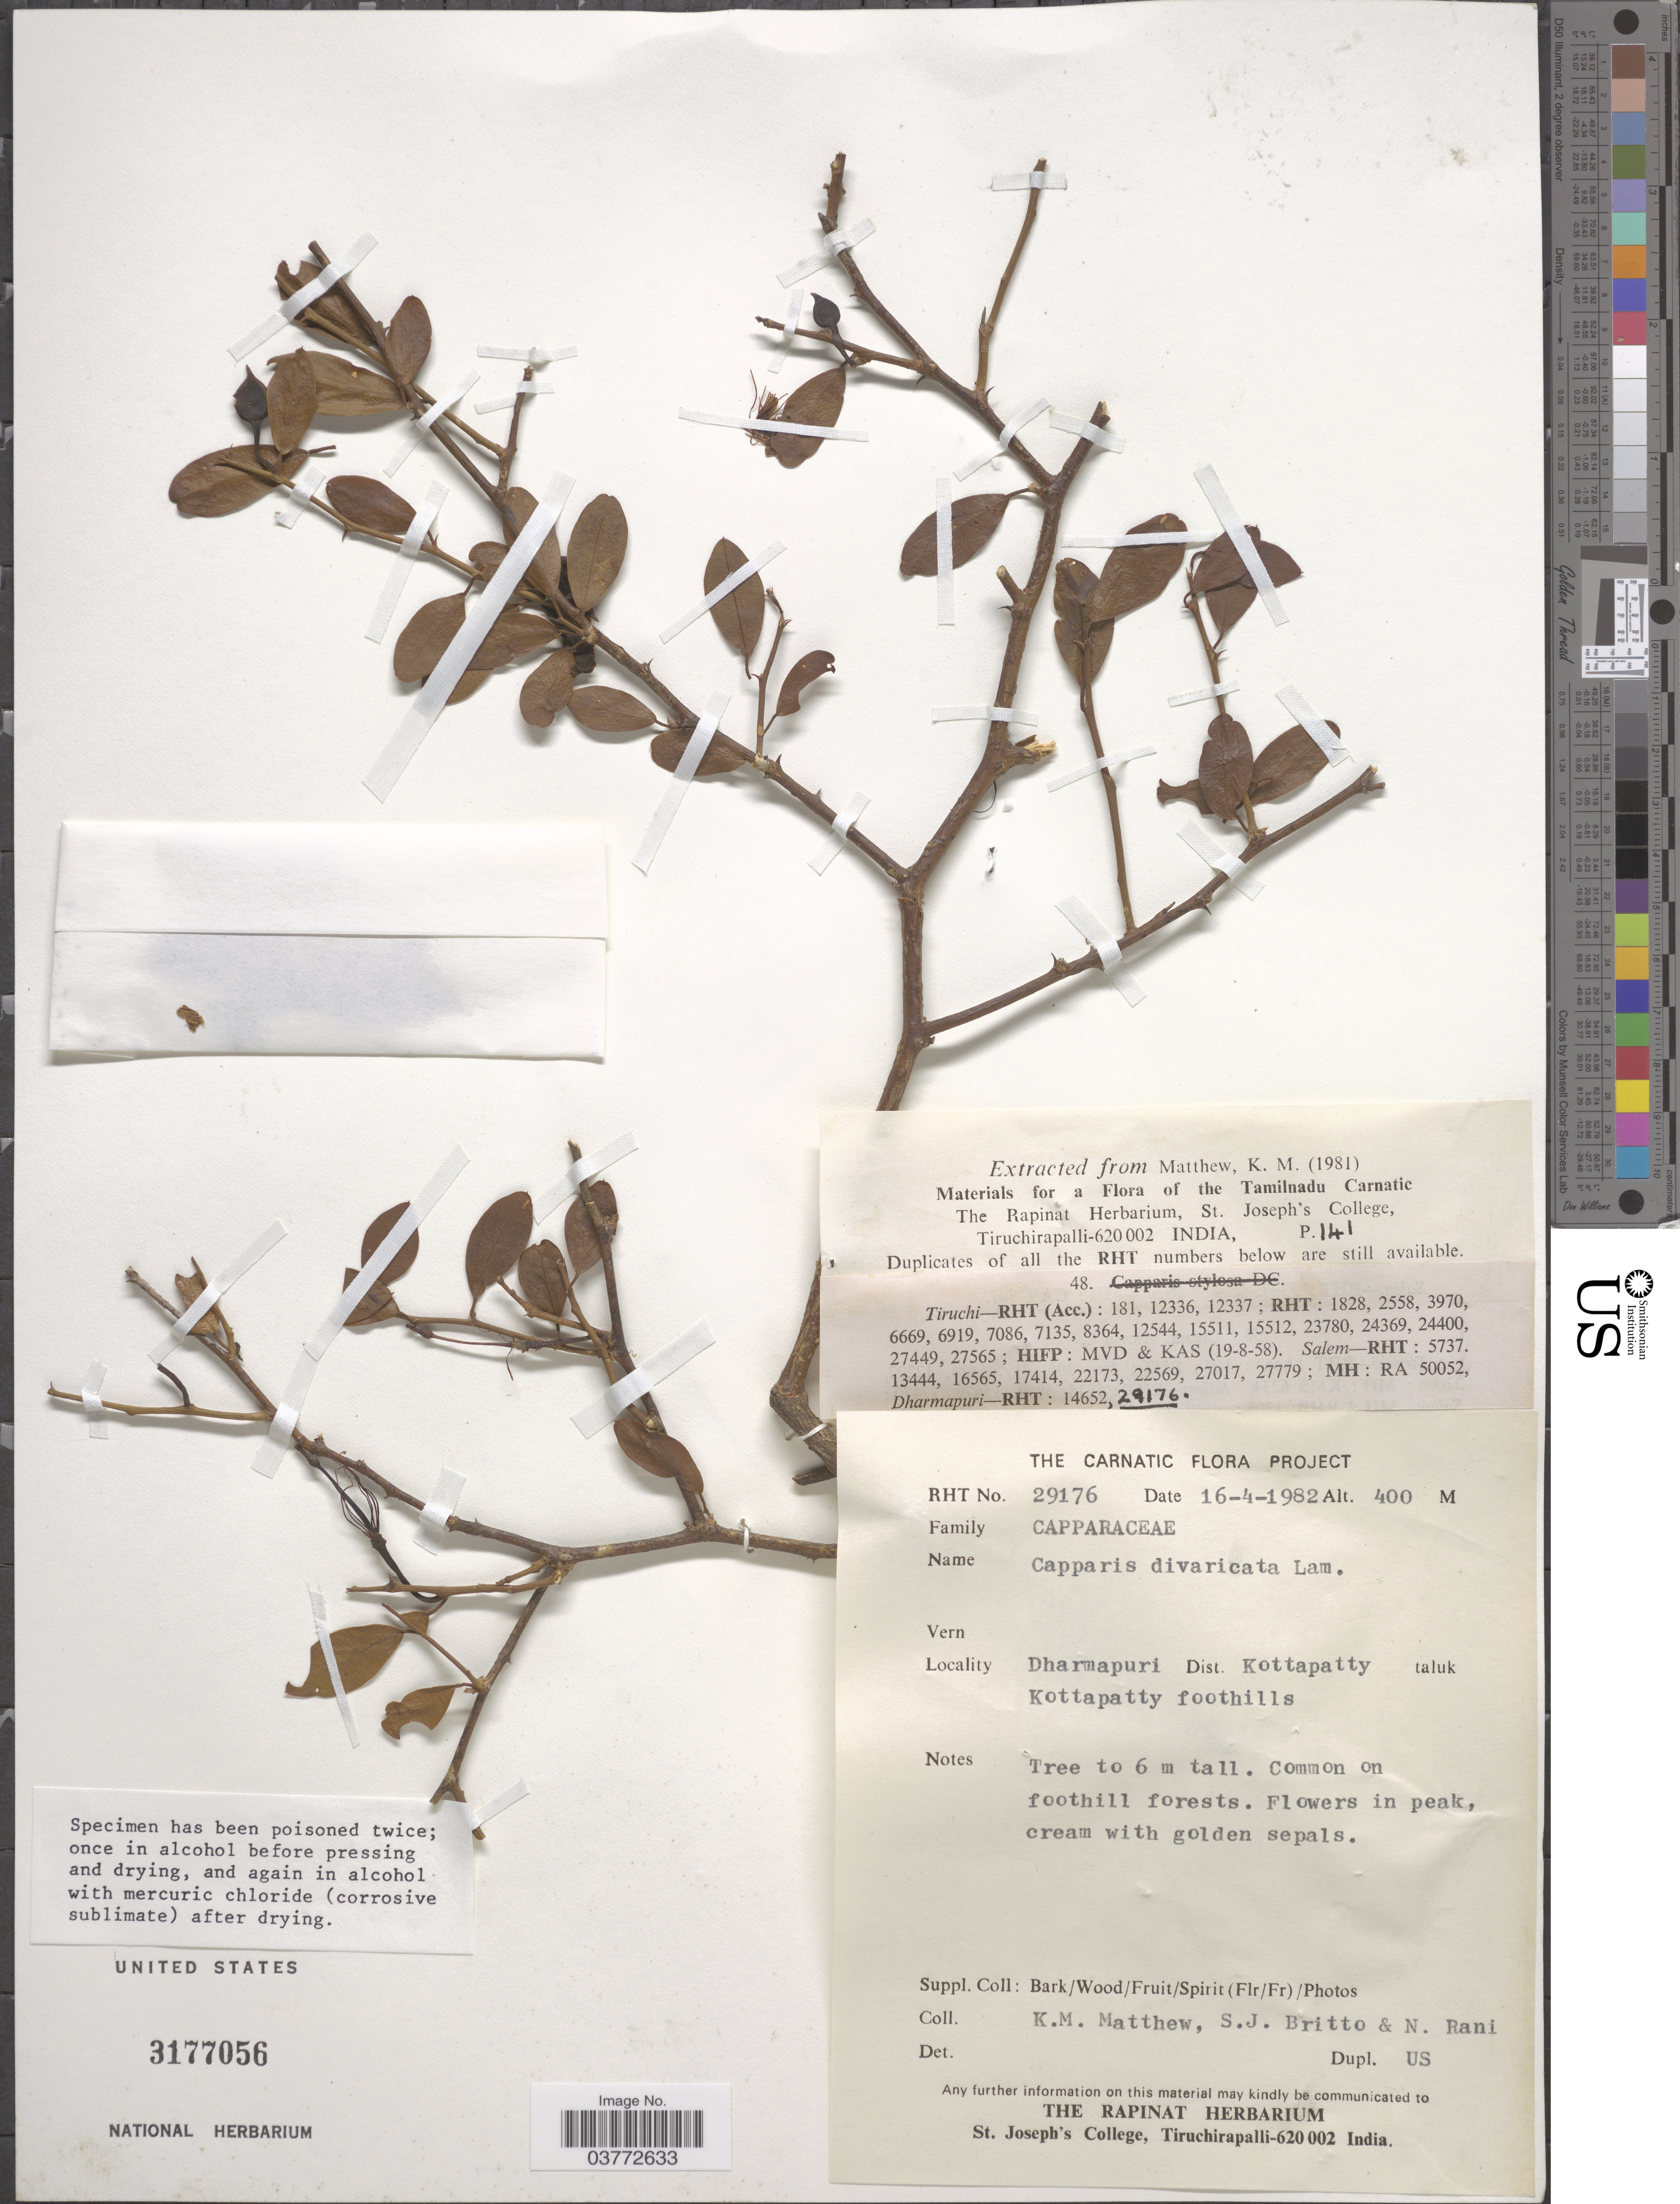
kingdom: Plantae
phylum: Tracheophyta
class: Magnoliopsida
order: Brassicales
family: Capparaceae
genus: Capparis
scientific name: Capparis divaricata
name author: Lam.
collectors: K. M. Matthew, S. J. Britto & N. Rani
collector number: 29176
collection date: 1982-04-16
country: India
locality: Dharmapuri Dist. Kottapatty. Kottapatty foothills.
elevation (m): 400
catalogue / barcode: US 3177056